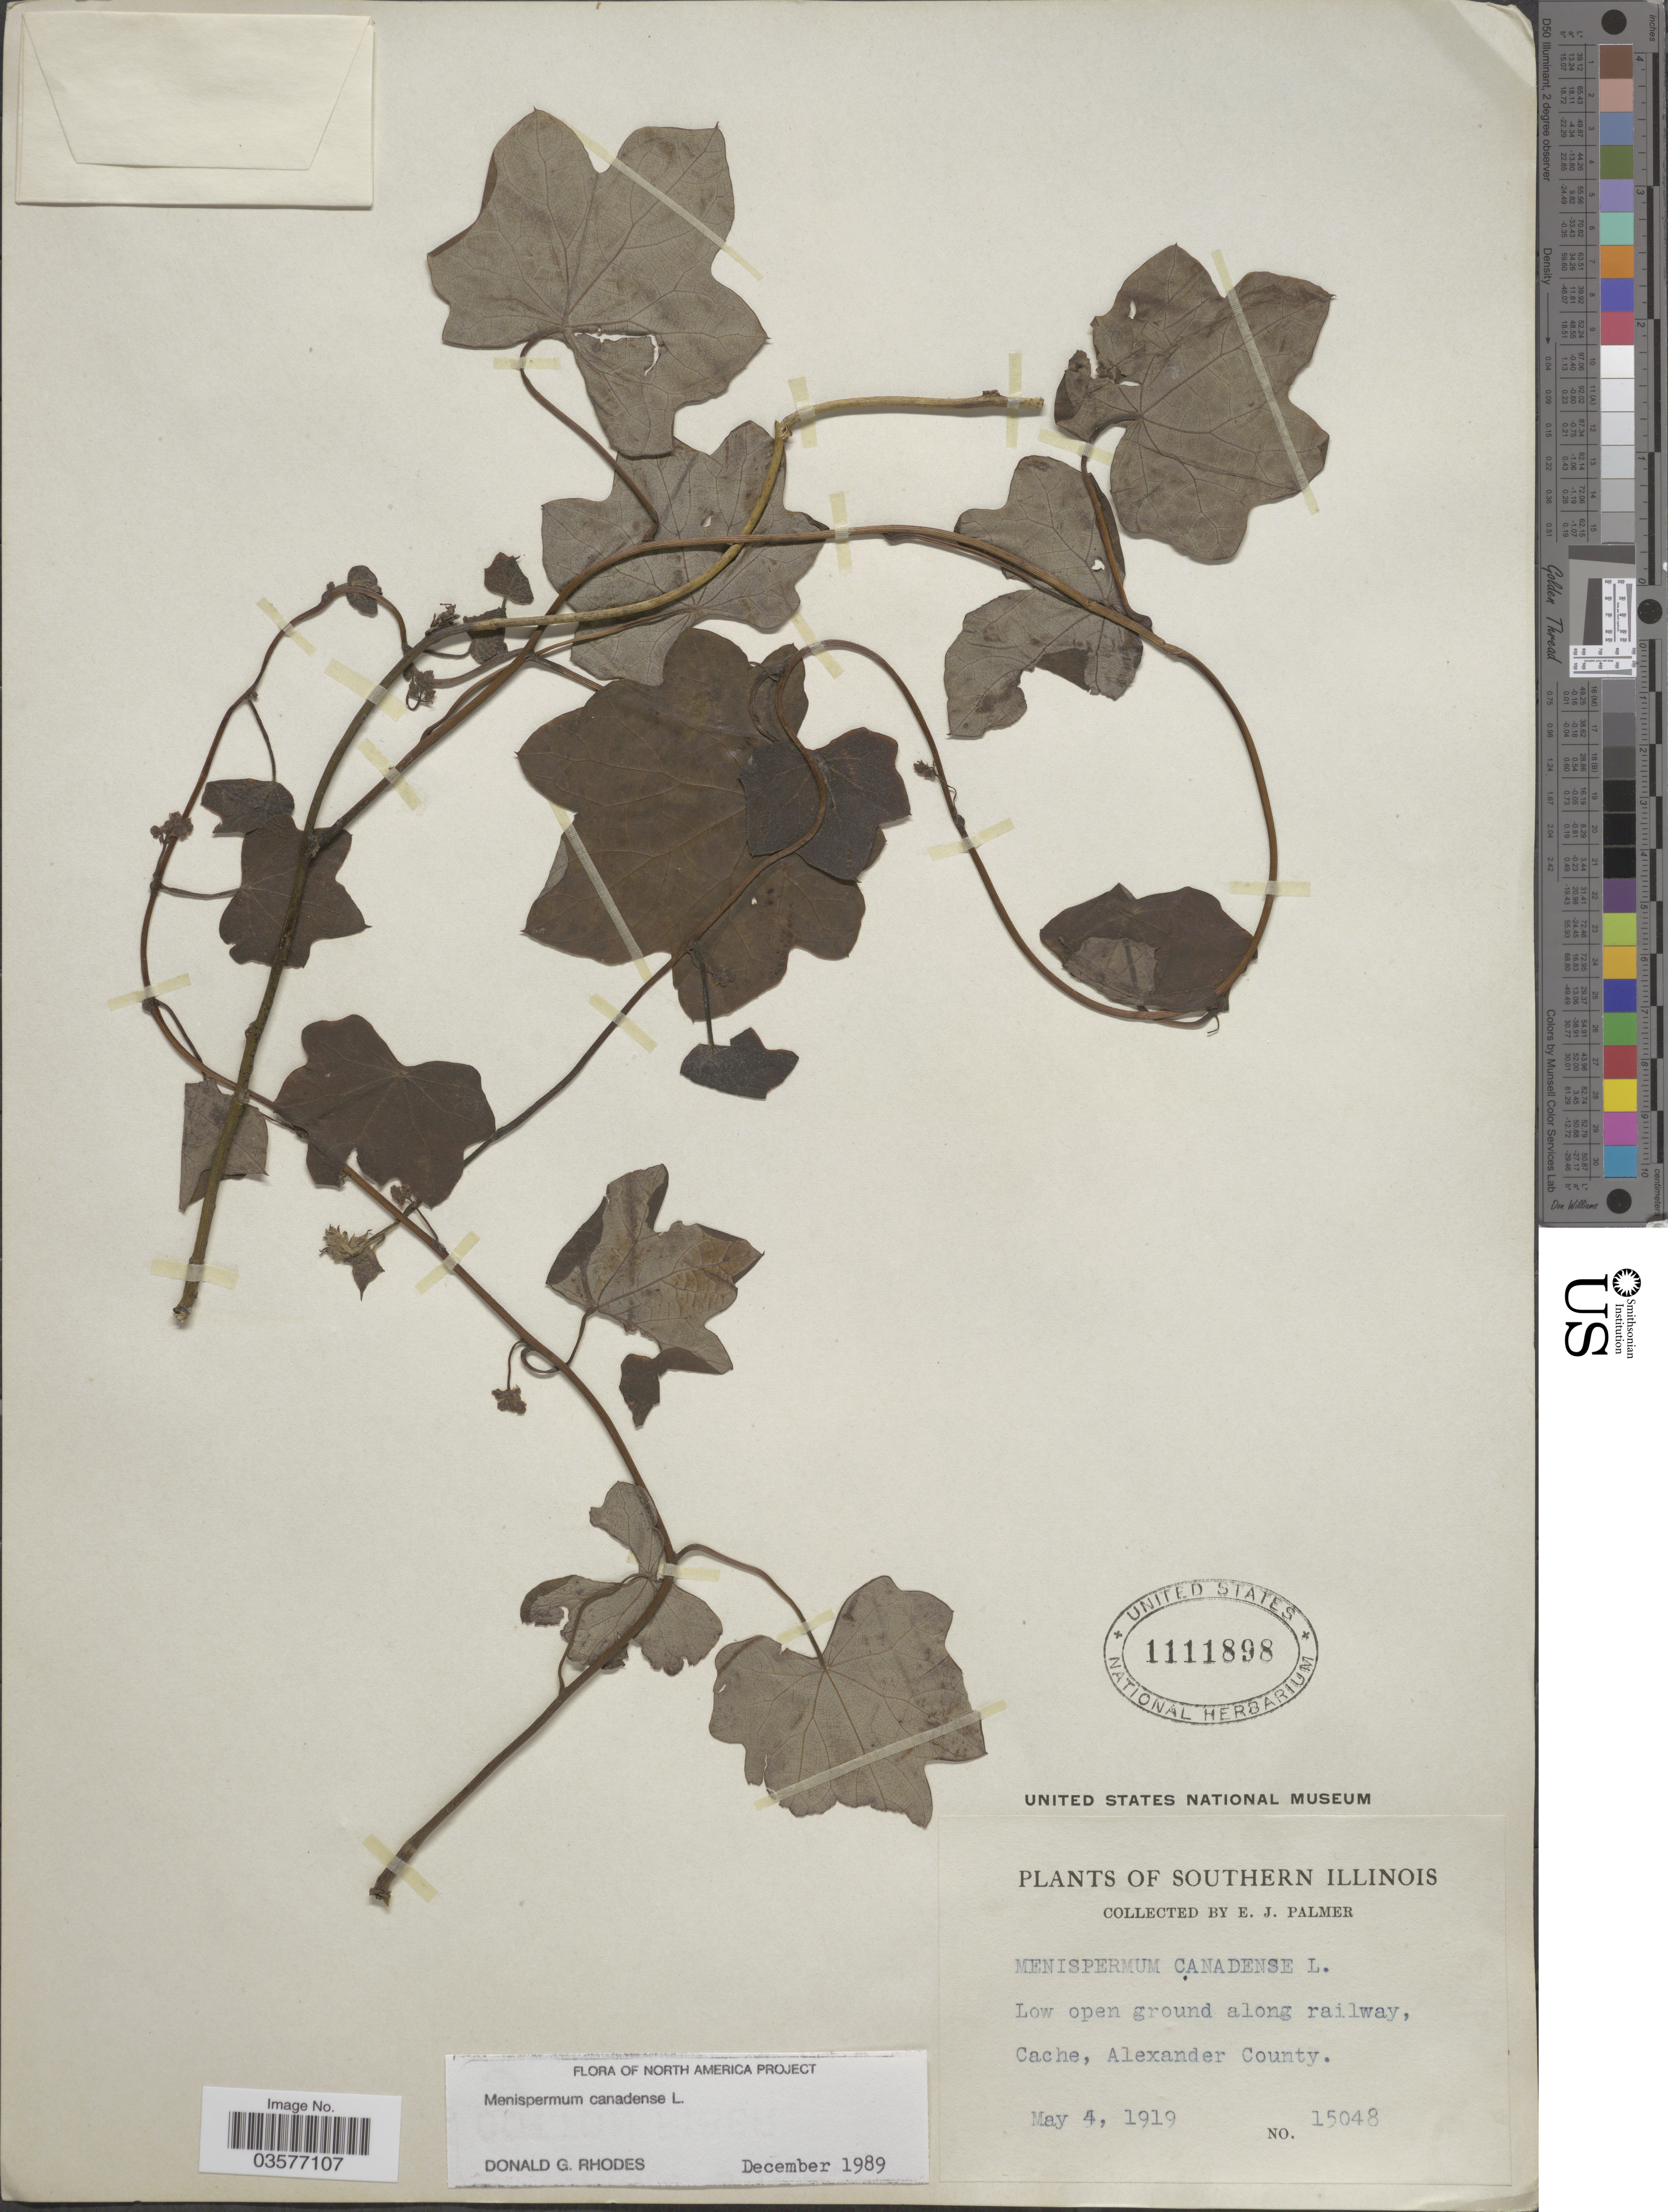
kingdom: Plantae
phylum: Tracheophyta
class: Magnoliopsida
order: Ranunculales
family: Menispermaceae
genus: Menispermum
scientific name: Menispermum canadense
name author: L.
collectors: E. J. Palmer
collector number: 15048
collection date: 1919-05-04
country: United States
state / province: Illinois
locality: Southern Illinois. Cache, Alexander County.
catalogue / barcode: US 1111898